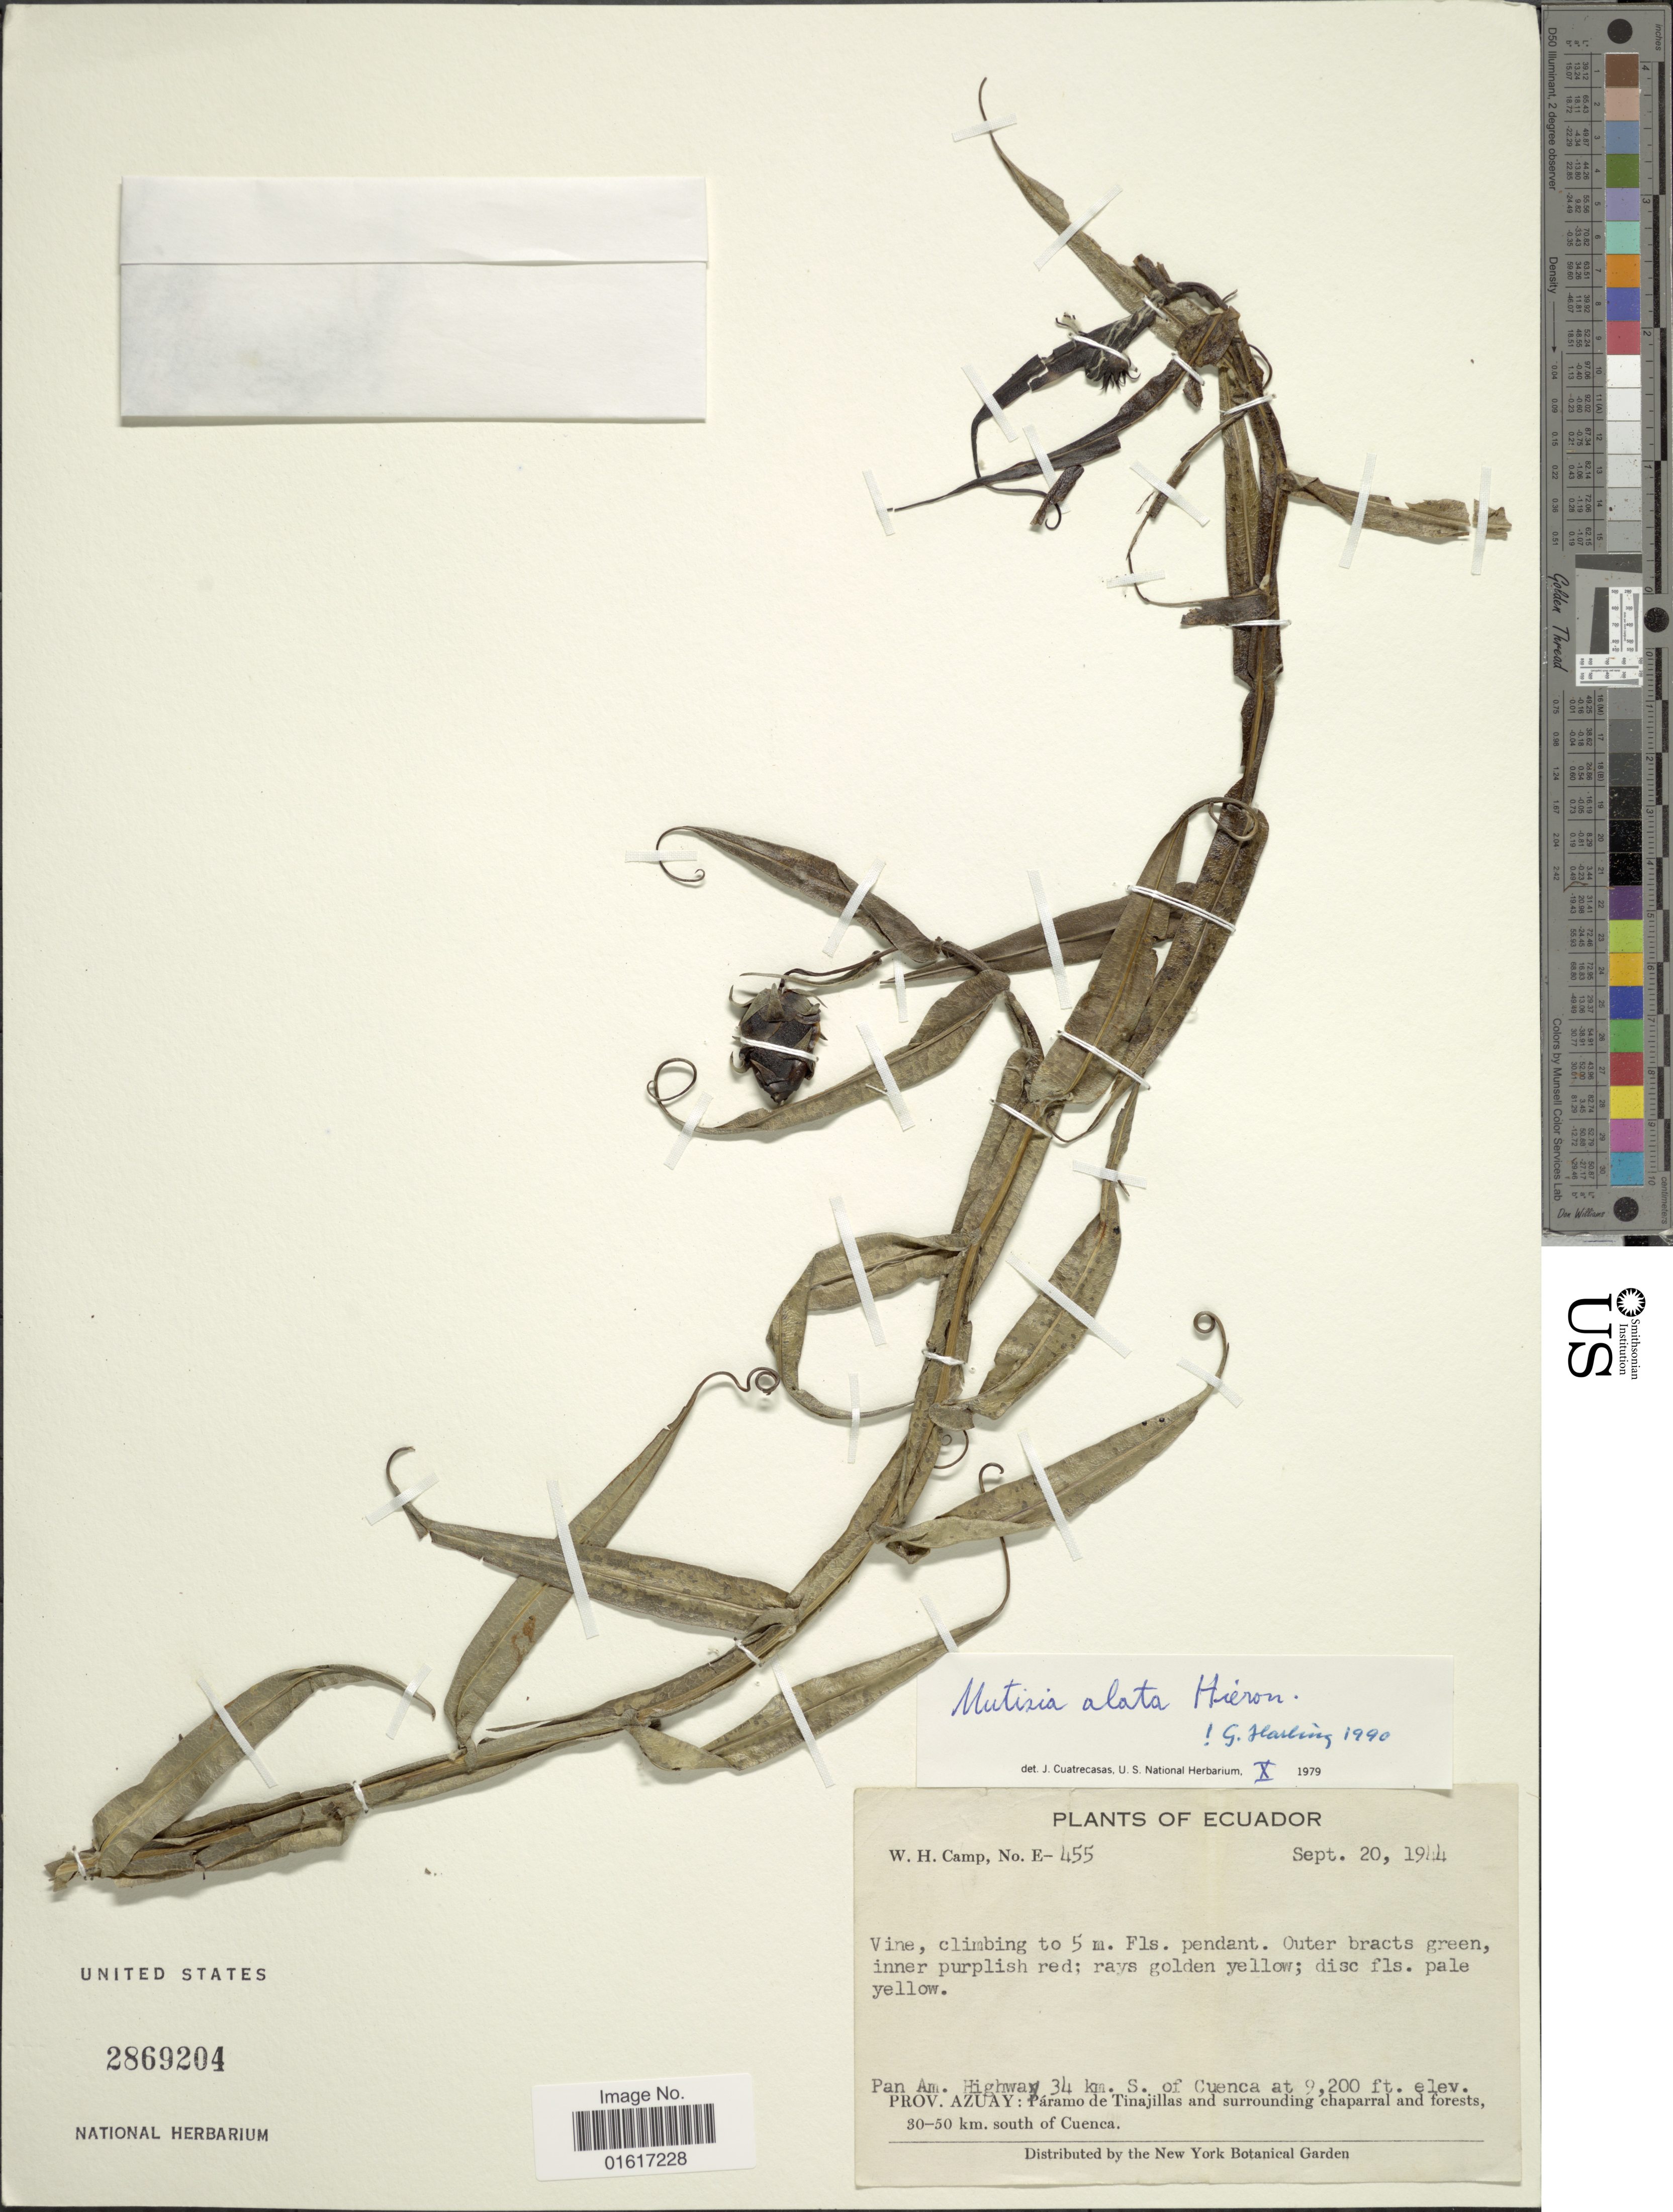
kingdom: Plantae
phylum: Tracheophyta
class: Magnoliopsida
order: Asterales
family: Asteraceae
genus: Mutisia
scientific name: Mutisia alata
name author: Hieron.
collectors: W. H. Camp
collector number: E-455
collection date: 1944-09-20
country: Ecuador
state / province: Azuay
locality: Pan Am. Highway 34 km. S. of Cuenca. Páramo de Tinajillas and surrounding chaparral and forests, 30-50 km. south of Cuenca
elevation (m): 2804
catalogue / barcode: US 2869204